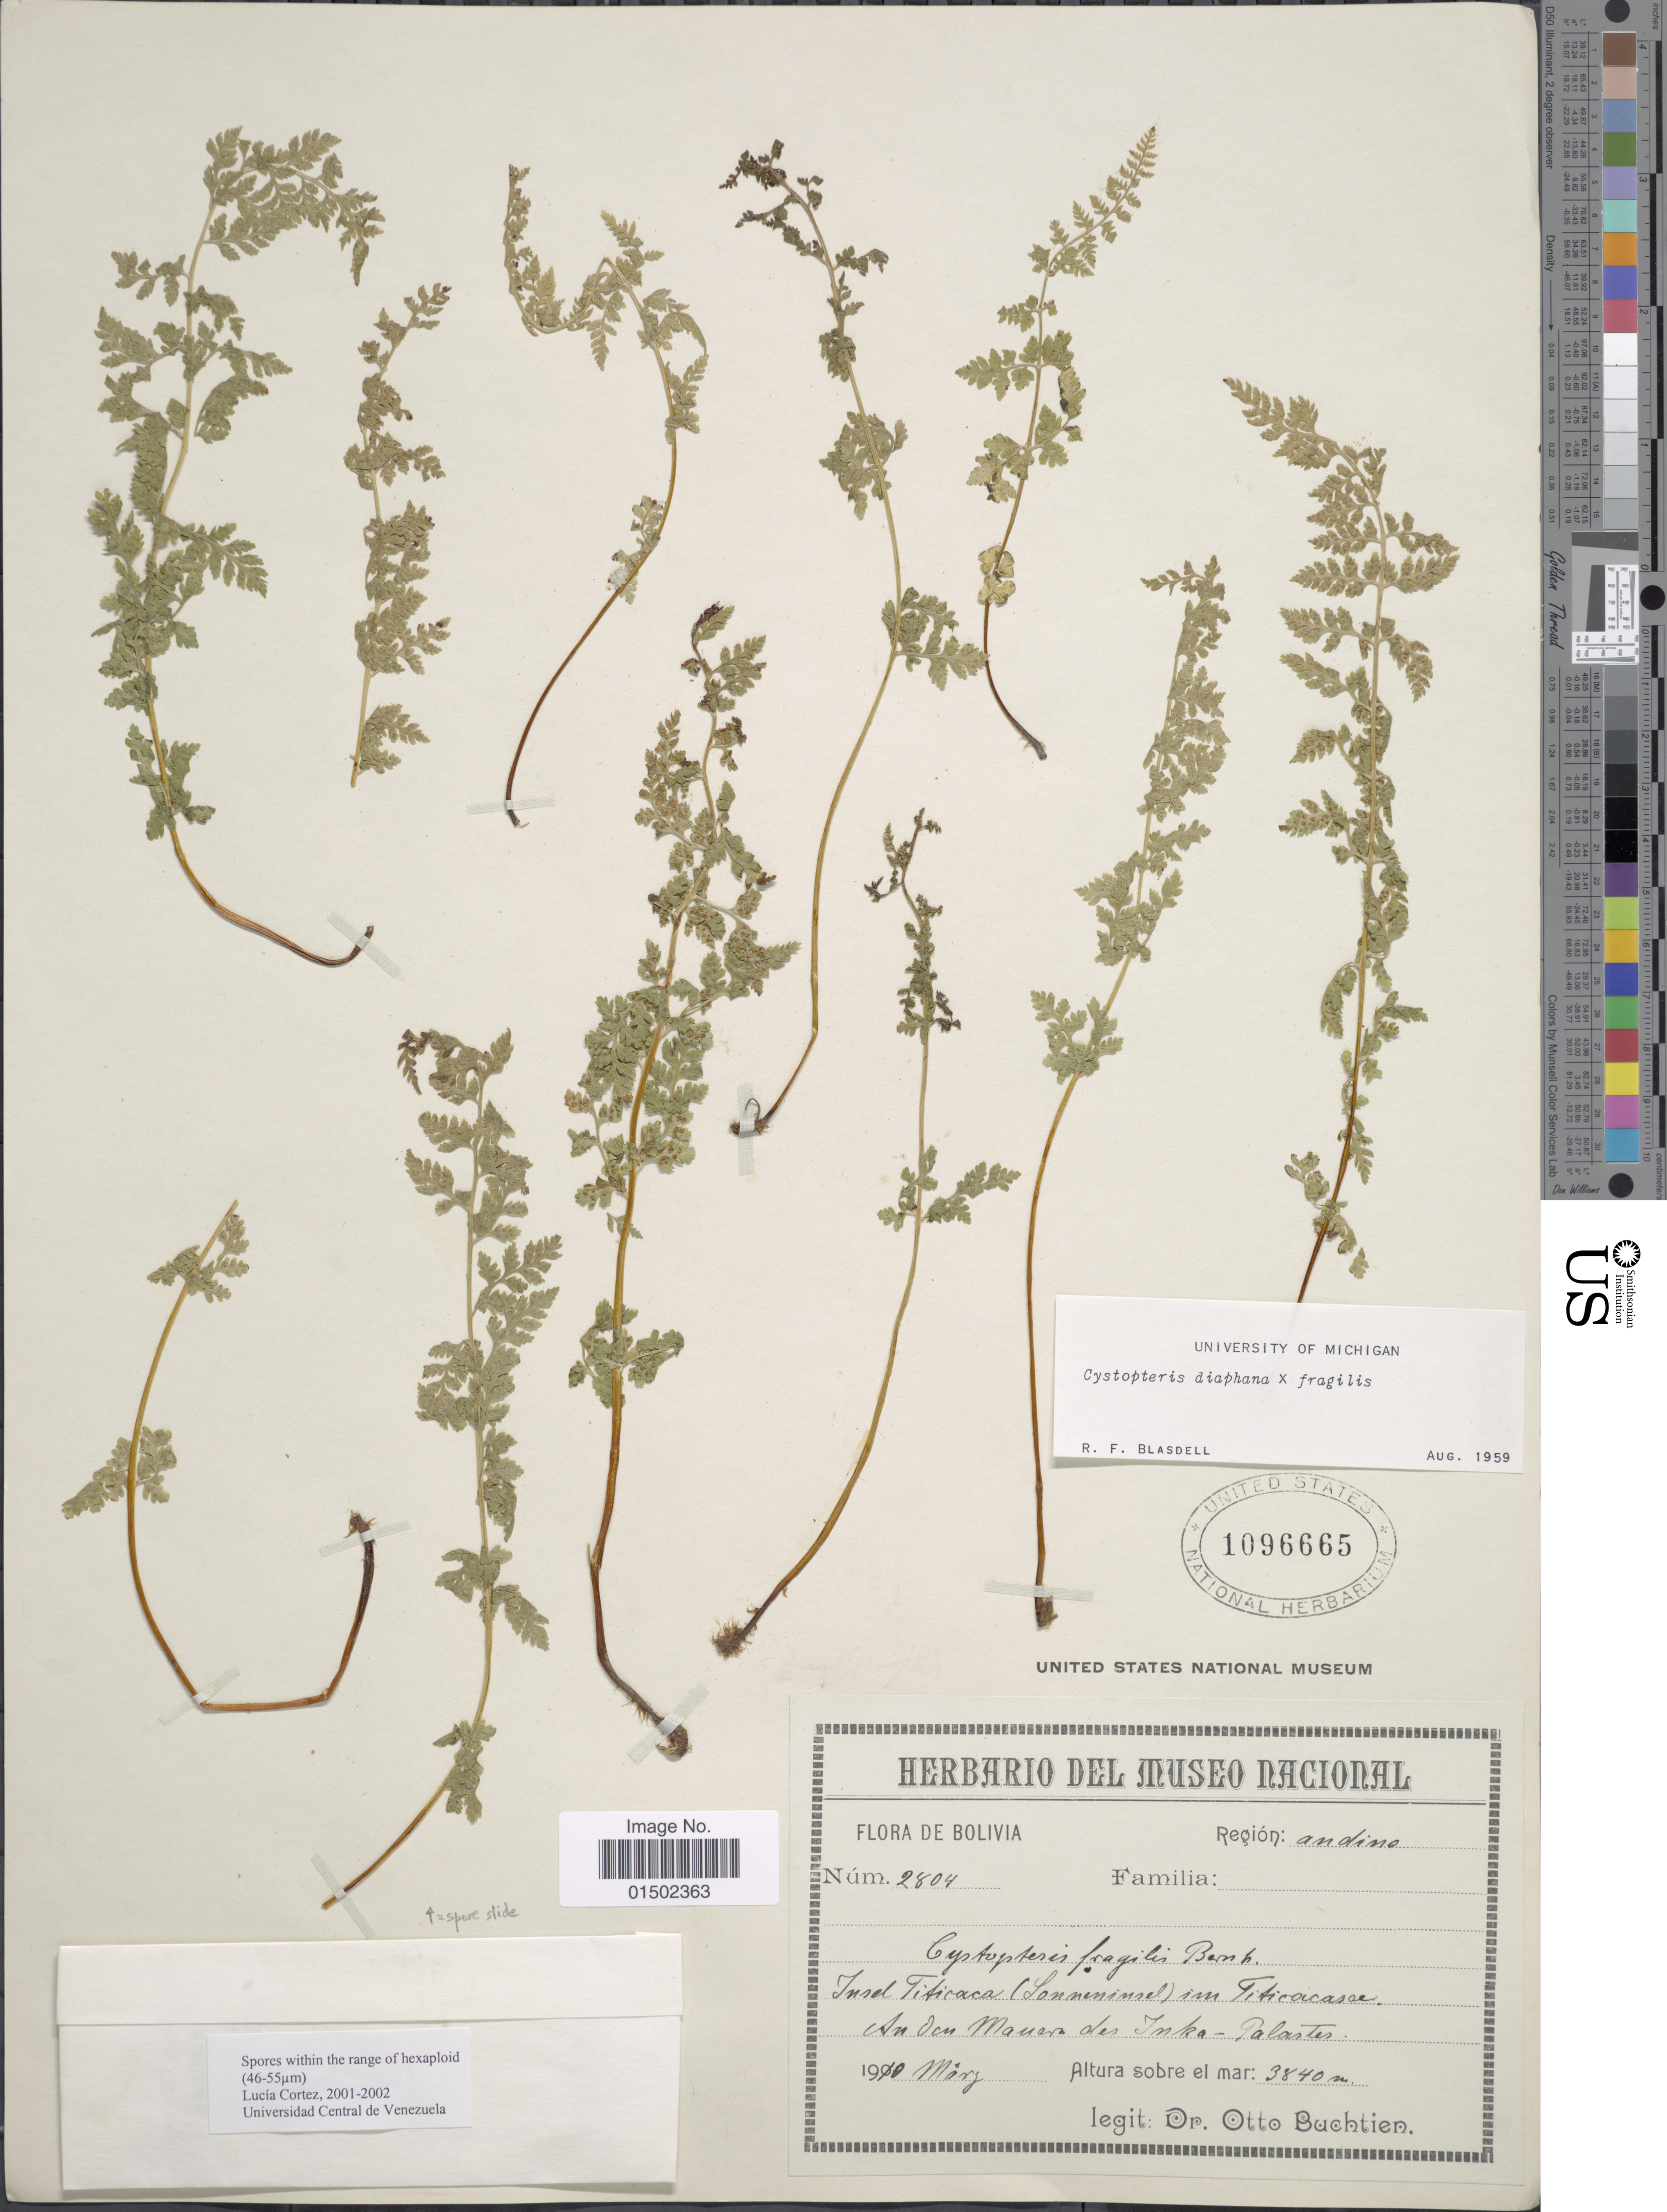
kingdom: Plantae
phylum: Tracheophyta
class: Polypodiopsida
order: Polypodiales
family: Cystopteridaceae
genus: Cystopteris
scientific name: Cystopteris diaphana x C. fragilis (L.) Bernh.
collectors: O. Buchtien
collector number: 2804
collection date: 1910-03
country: Bolivia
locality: Region andino. Insel Titicaca (Sonneninsel) im Titicaca. An Den Mauera des Inka- Palastes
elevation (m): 3840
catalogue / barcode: US 1096665